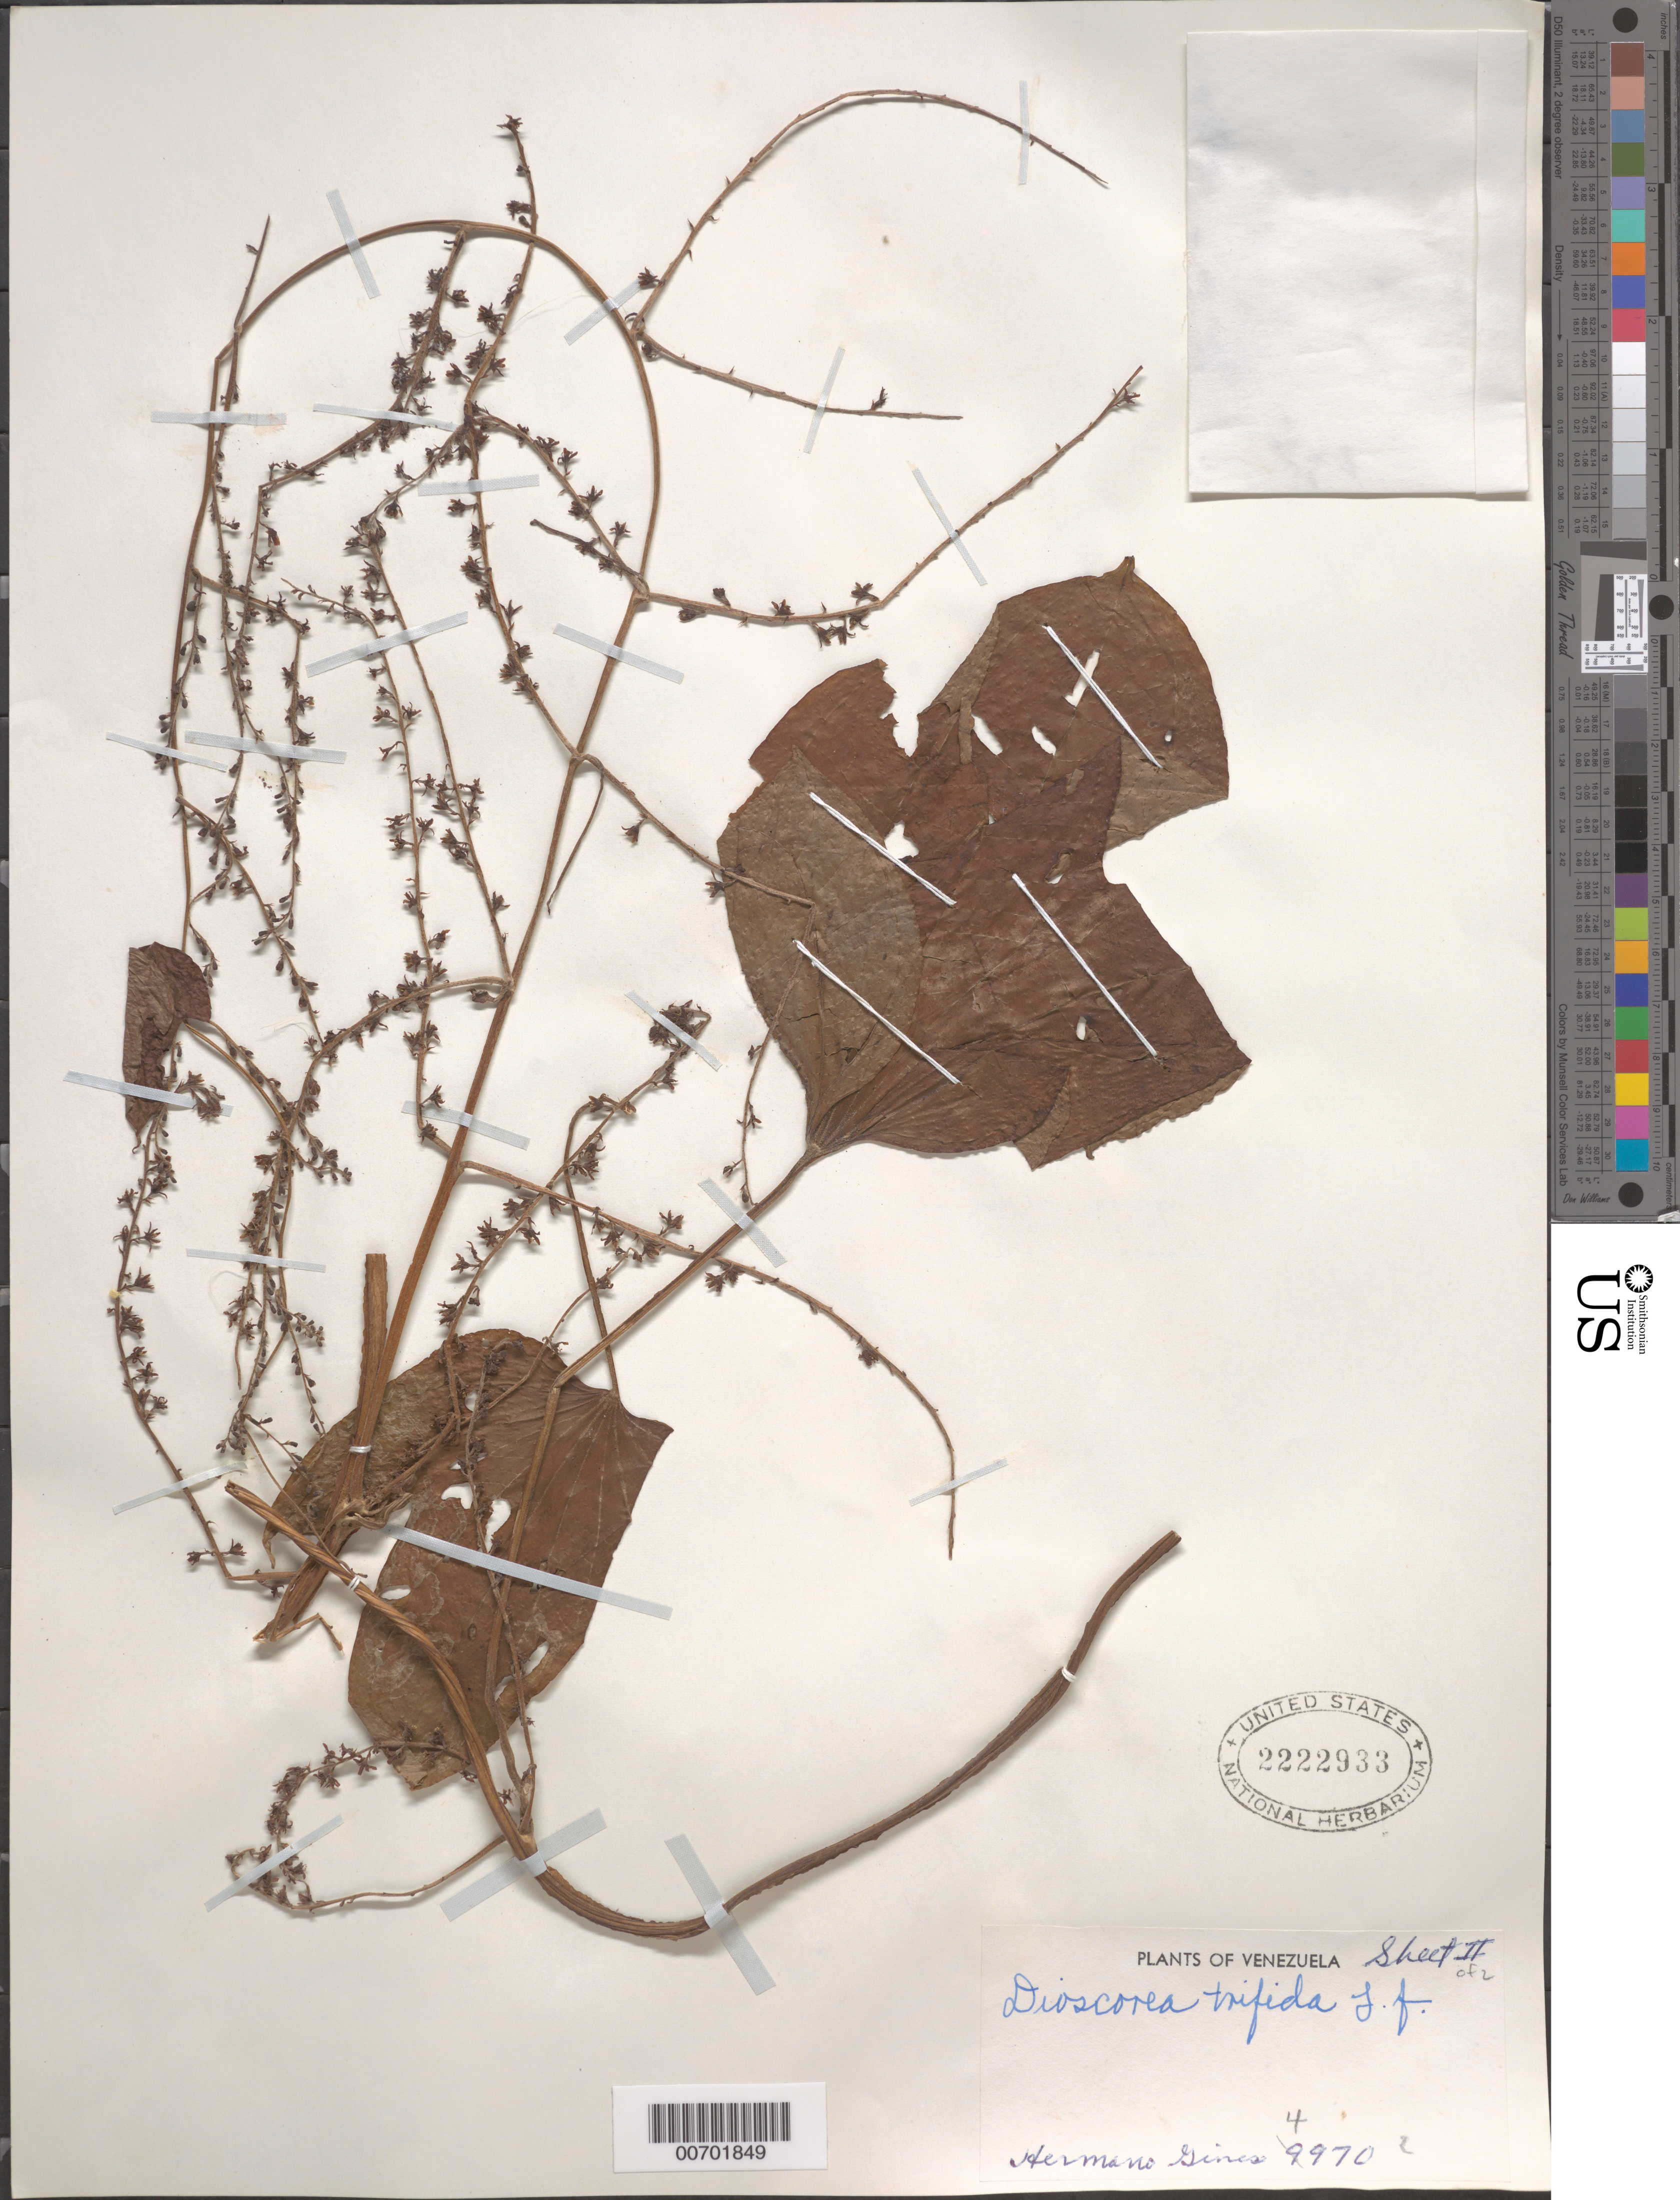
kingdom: Plantae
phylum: Tracheophyta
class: Liliopsida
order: Dioscoreales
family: Dioscoreaceae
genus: Dioscorea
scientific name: Dioscorea trifida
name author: L. f.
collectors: Bro. Gines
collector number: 4970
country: Venezuela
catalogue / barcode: US 2222933